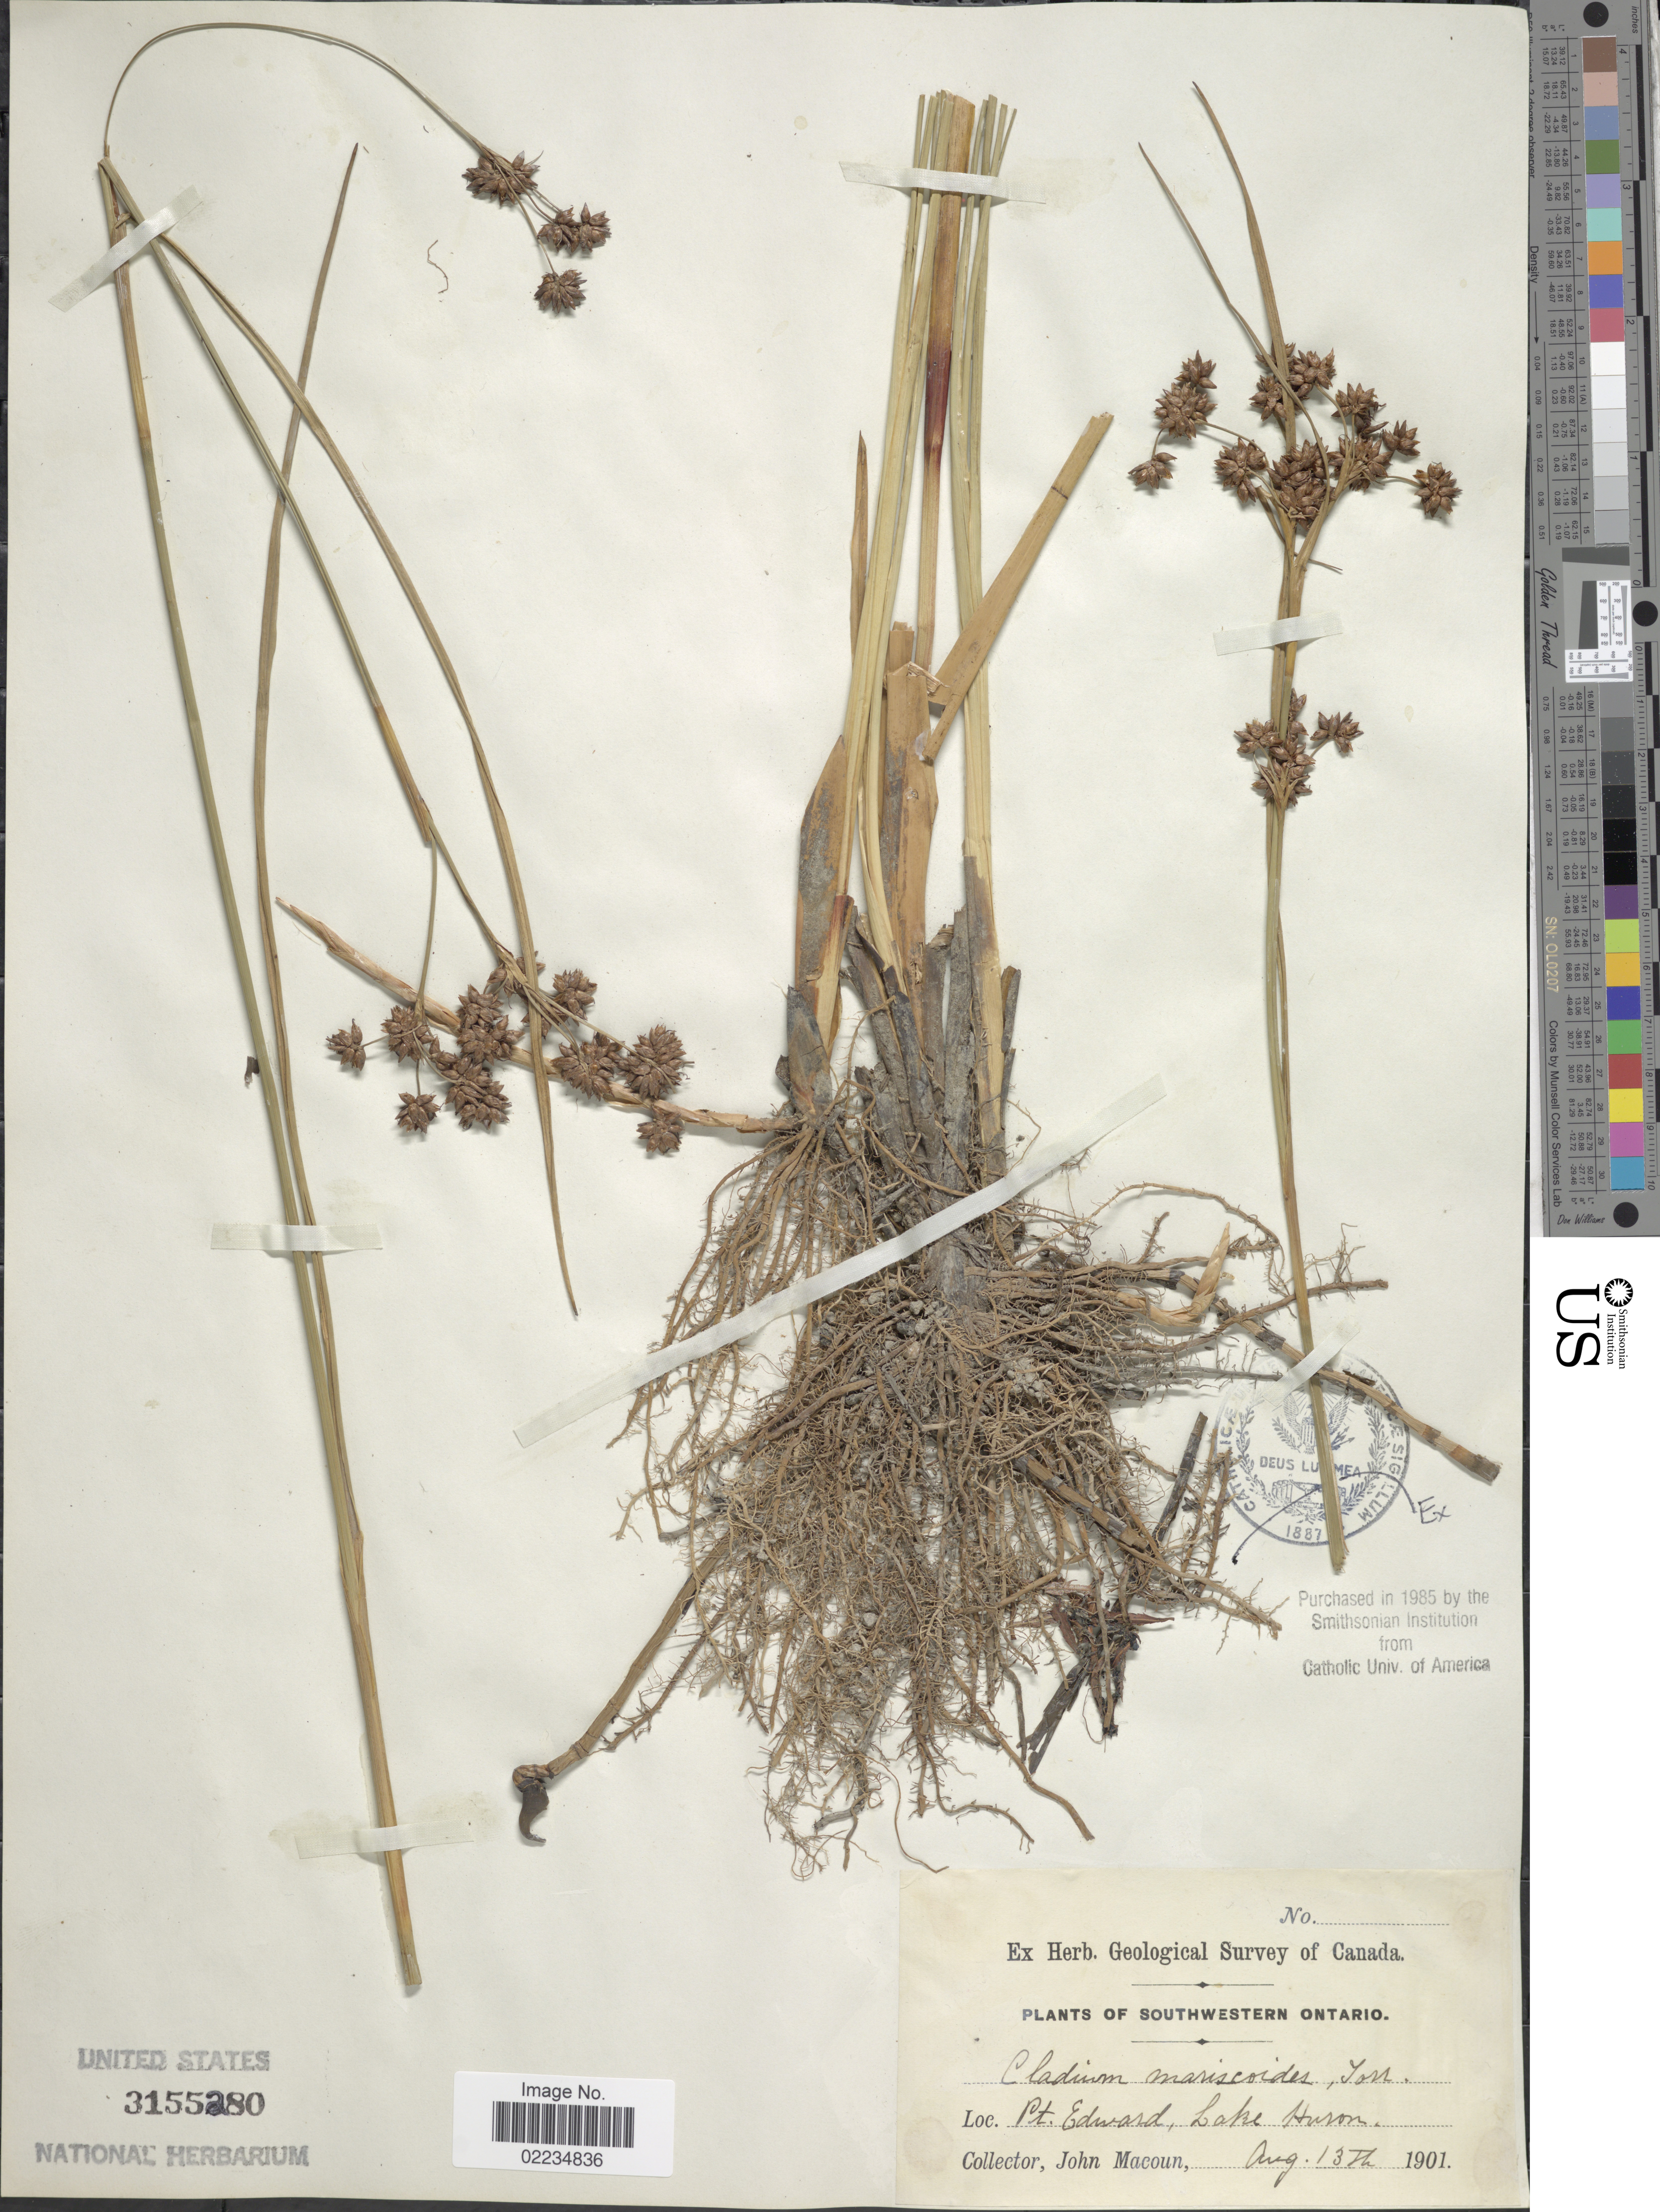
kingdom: Plantae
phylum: Tracheophyta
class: Liliopsida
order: Poales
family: Cyperaceae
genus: Cladium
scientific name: Cladium mariscoides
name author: (Muhl.) Torr.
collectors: J. Macoun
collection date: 1901-08-13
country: Canada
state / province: Ontario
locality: Southwestern Ontario, Pt. Edward, Lake Huron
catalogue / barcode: US 3155280